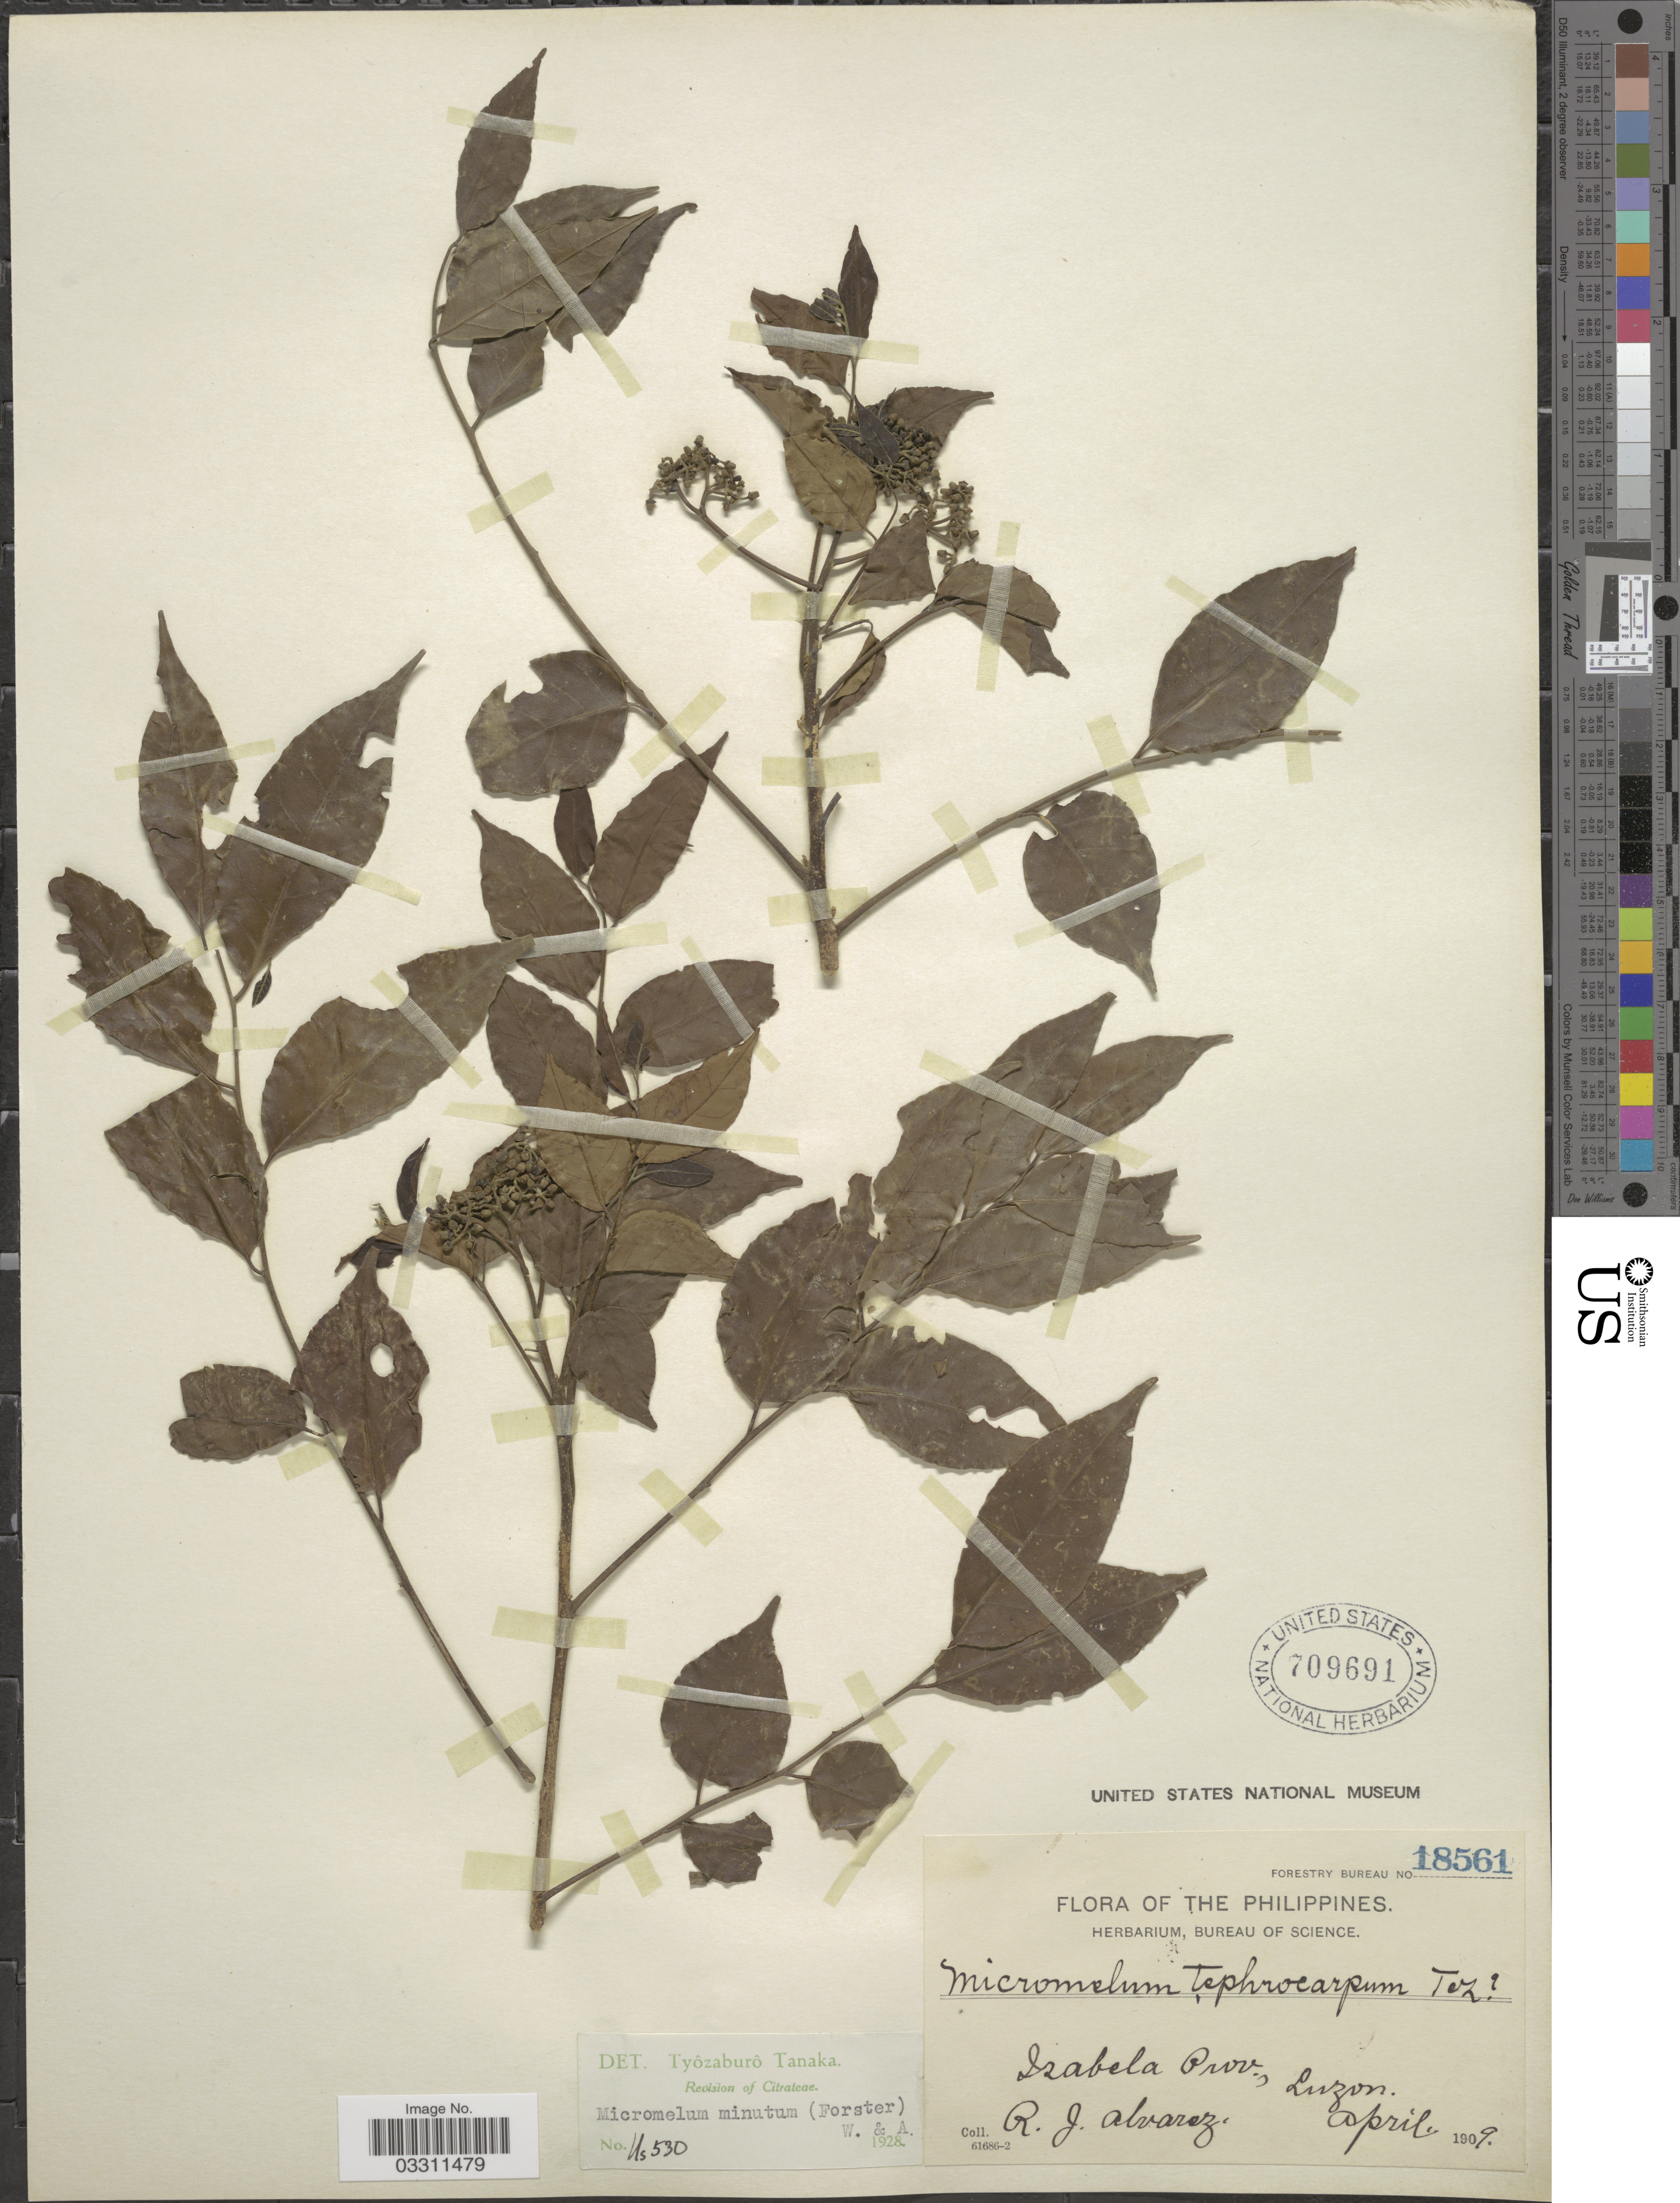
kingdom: Plantae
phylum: Tracheophyta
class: Magnoliopsida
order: Sapindales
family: Rutaceae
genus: Micromelum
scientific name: Micromelum minutum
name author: (G. Forst.) Wight & Arn.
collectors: R. Alvarez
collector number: Forestry Bureau 18561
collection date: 1909-04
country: Philippines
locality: Isabela Prov., Luzon.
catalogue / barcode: US 709691